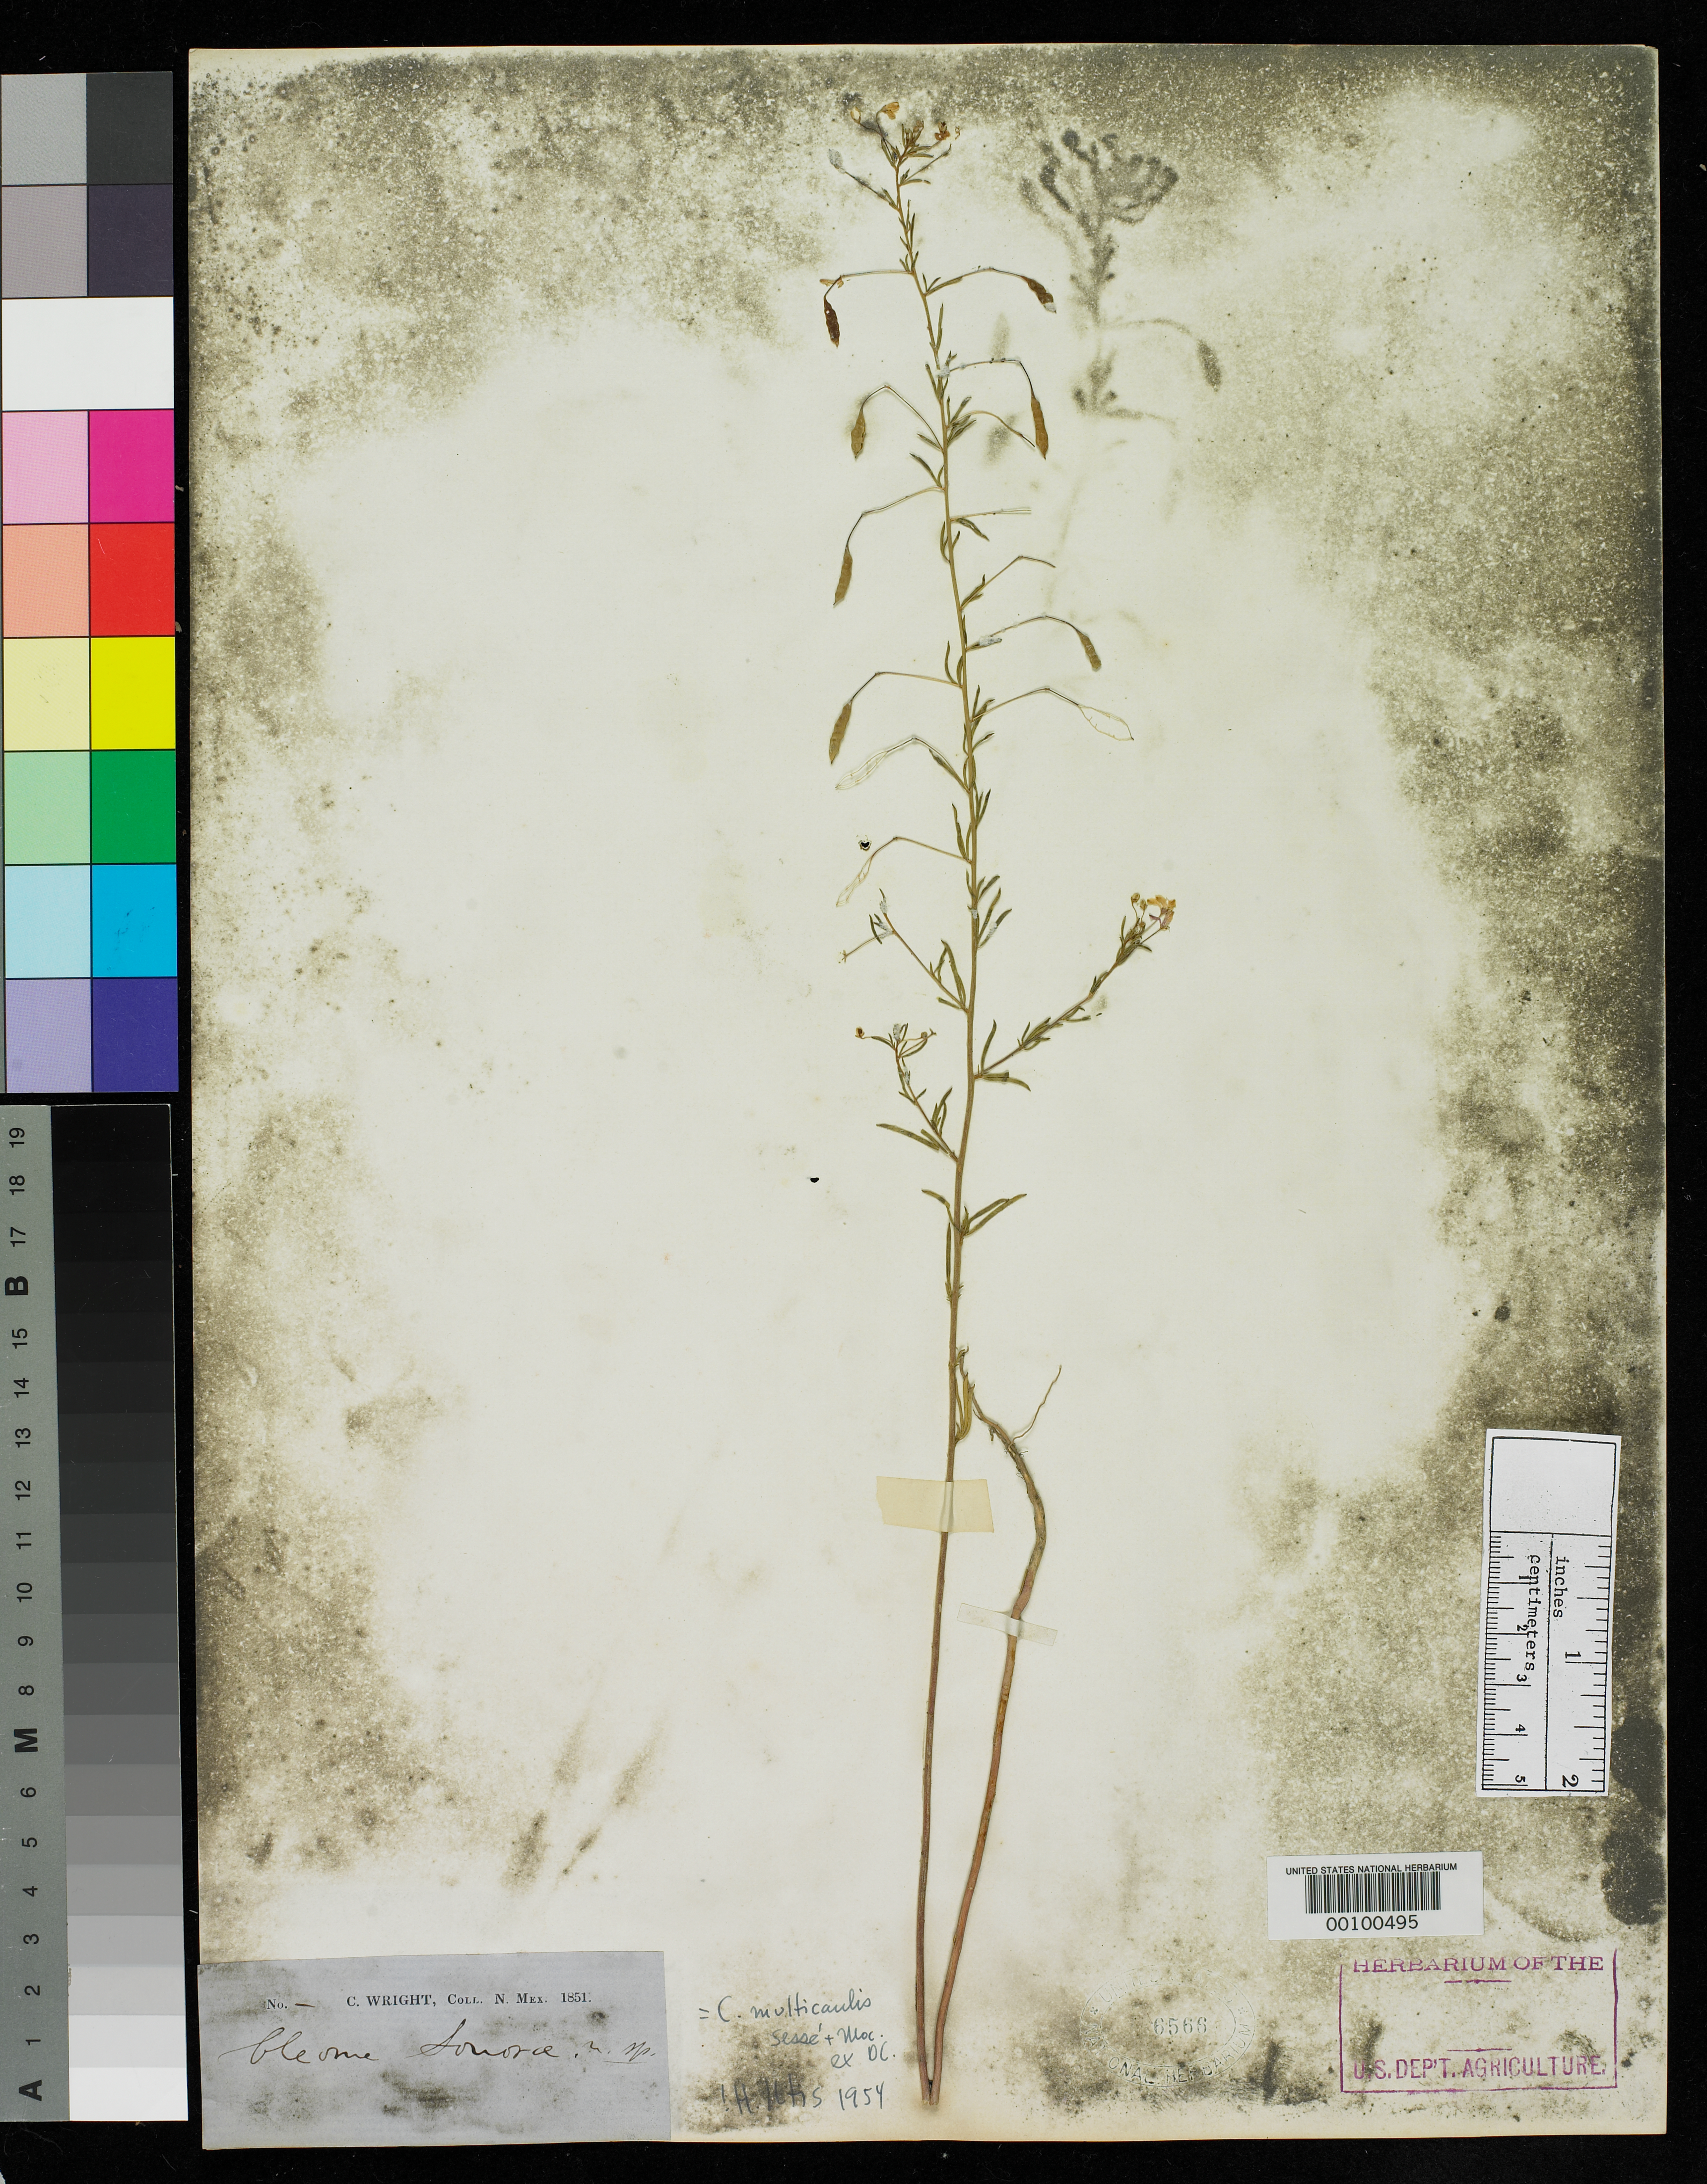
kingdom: Plantae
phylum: Tracheophyta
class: Magnoliopsida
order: Brassicales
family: Cleomaceae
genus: Cleome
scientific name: Cleome sonorae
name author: A. Gray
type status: Type Collection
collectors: C. Wright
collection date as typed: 1851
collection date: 1851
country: Mexico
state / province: Chihuahua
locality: W of Chiricahui Mts.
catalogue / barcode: US 6566